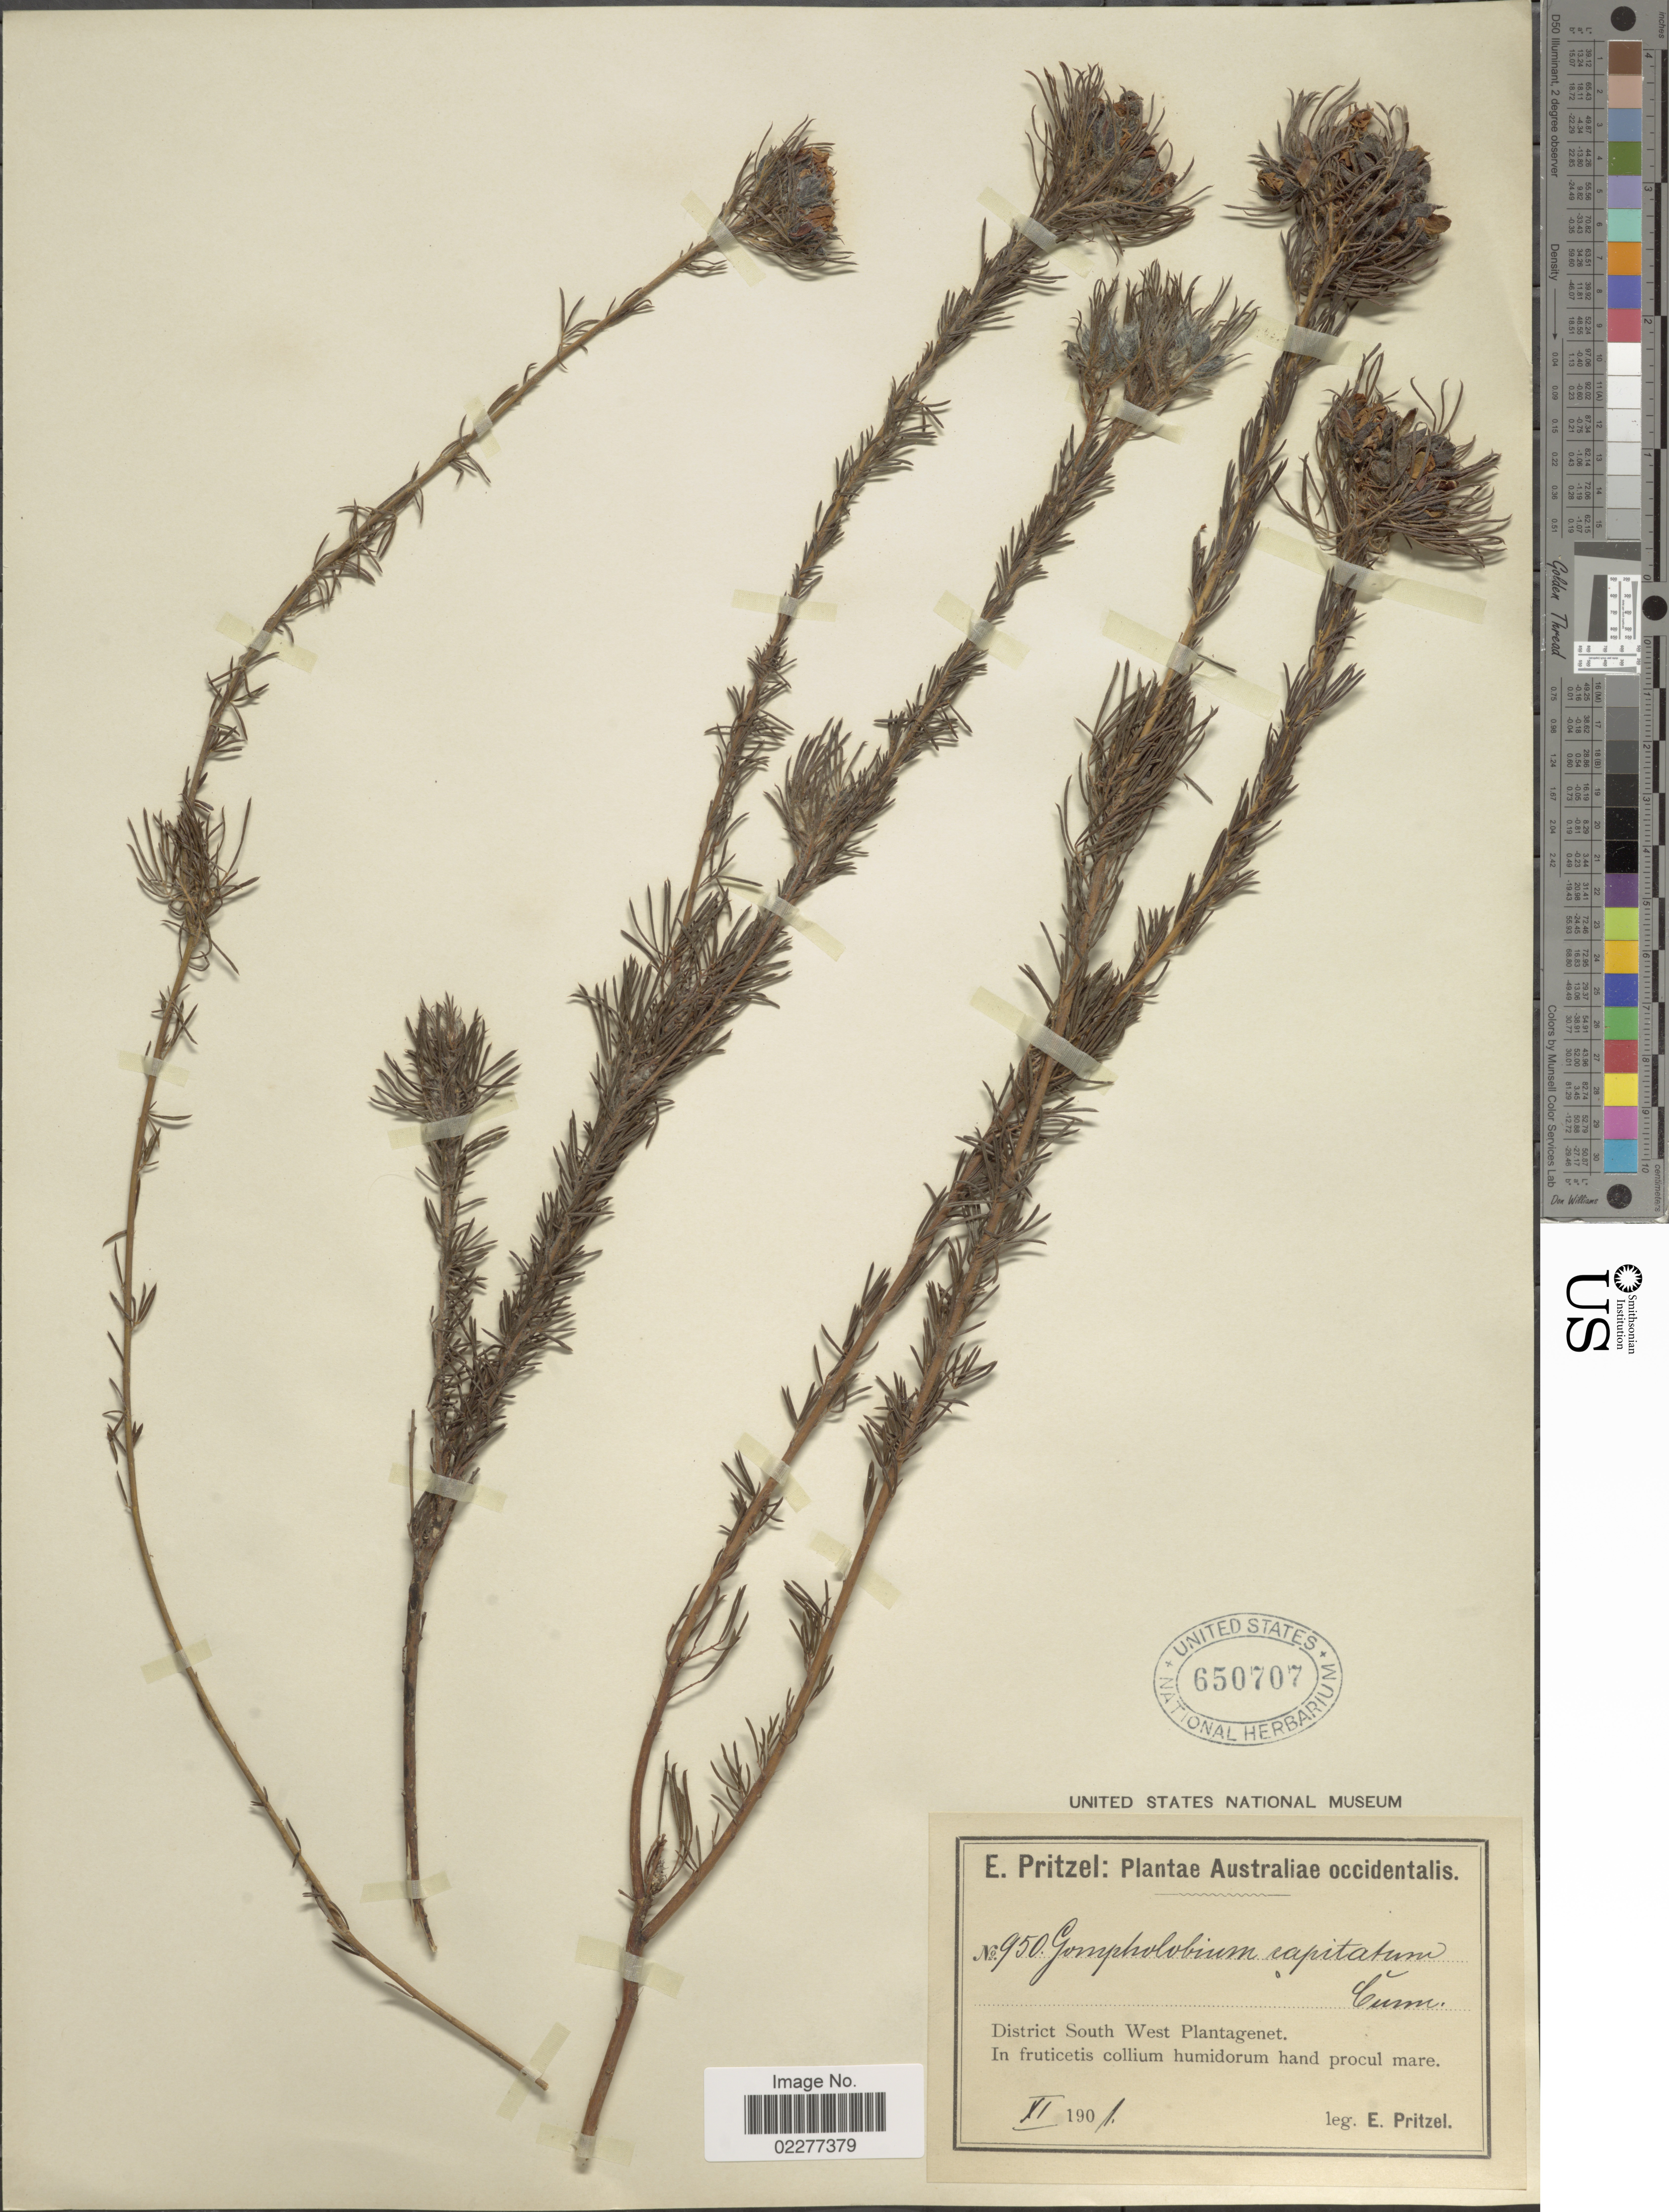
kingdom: Plantae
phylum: Tracheophyta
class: Magnoliopsida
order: Fabales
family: Fabaceae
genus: Gompholobium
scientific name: Gompholobium capitatum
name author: A. Cunn.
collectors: E. G. Pritzel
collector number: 950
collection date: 1901-11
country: Australia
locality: District South West Plantagenet. In fruticetis collium humidorum hand procul mare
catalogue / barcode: US 650707